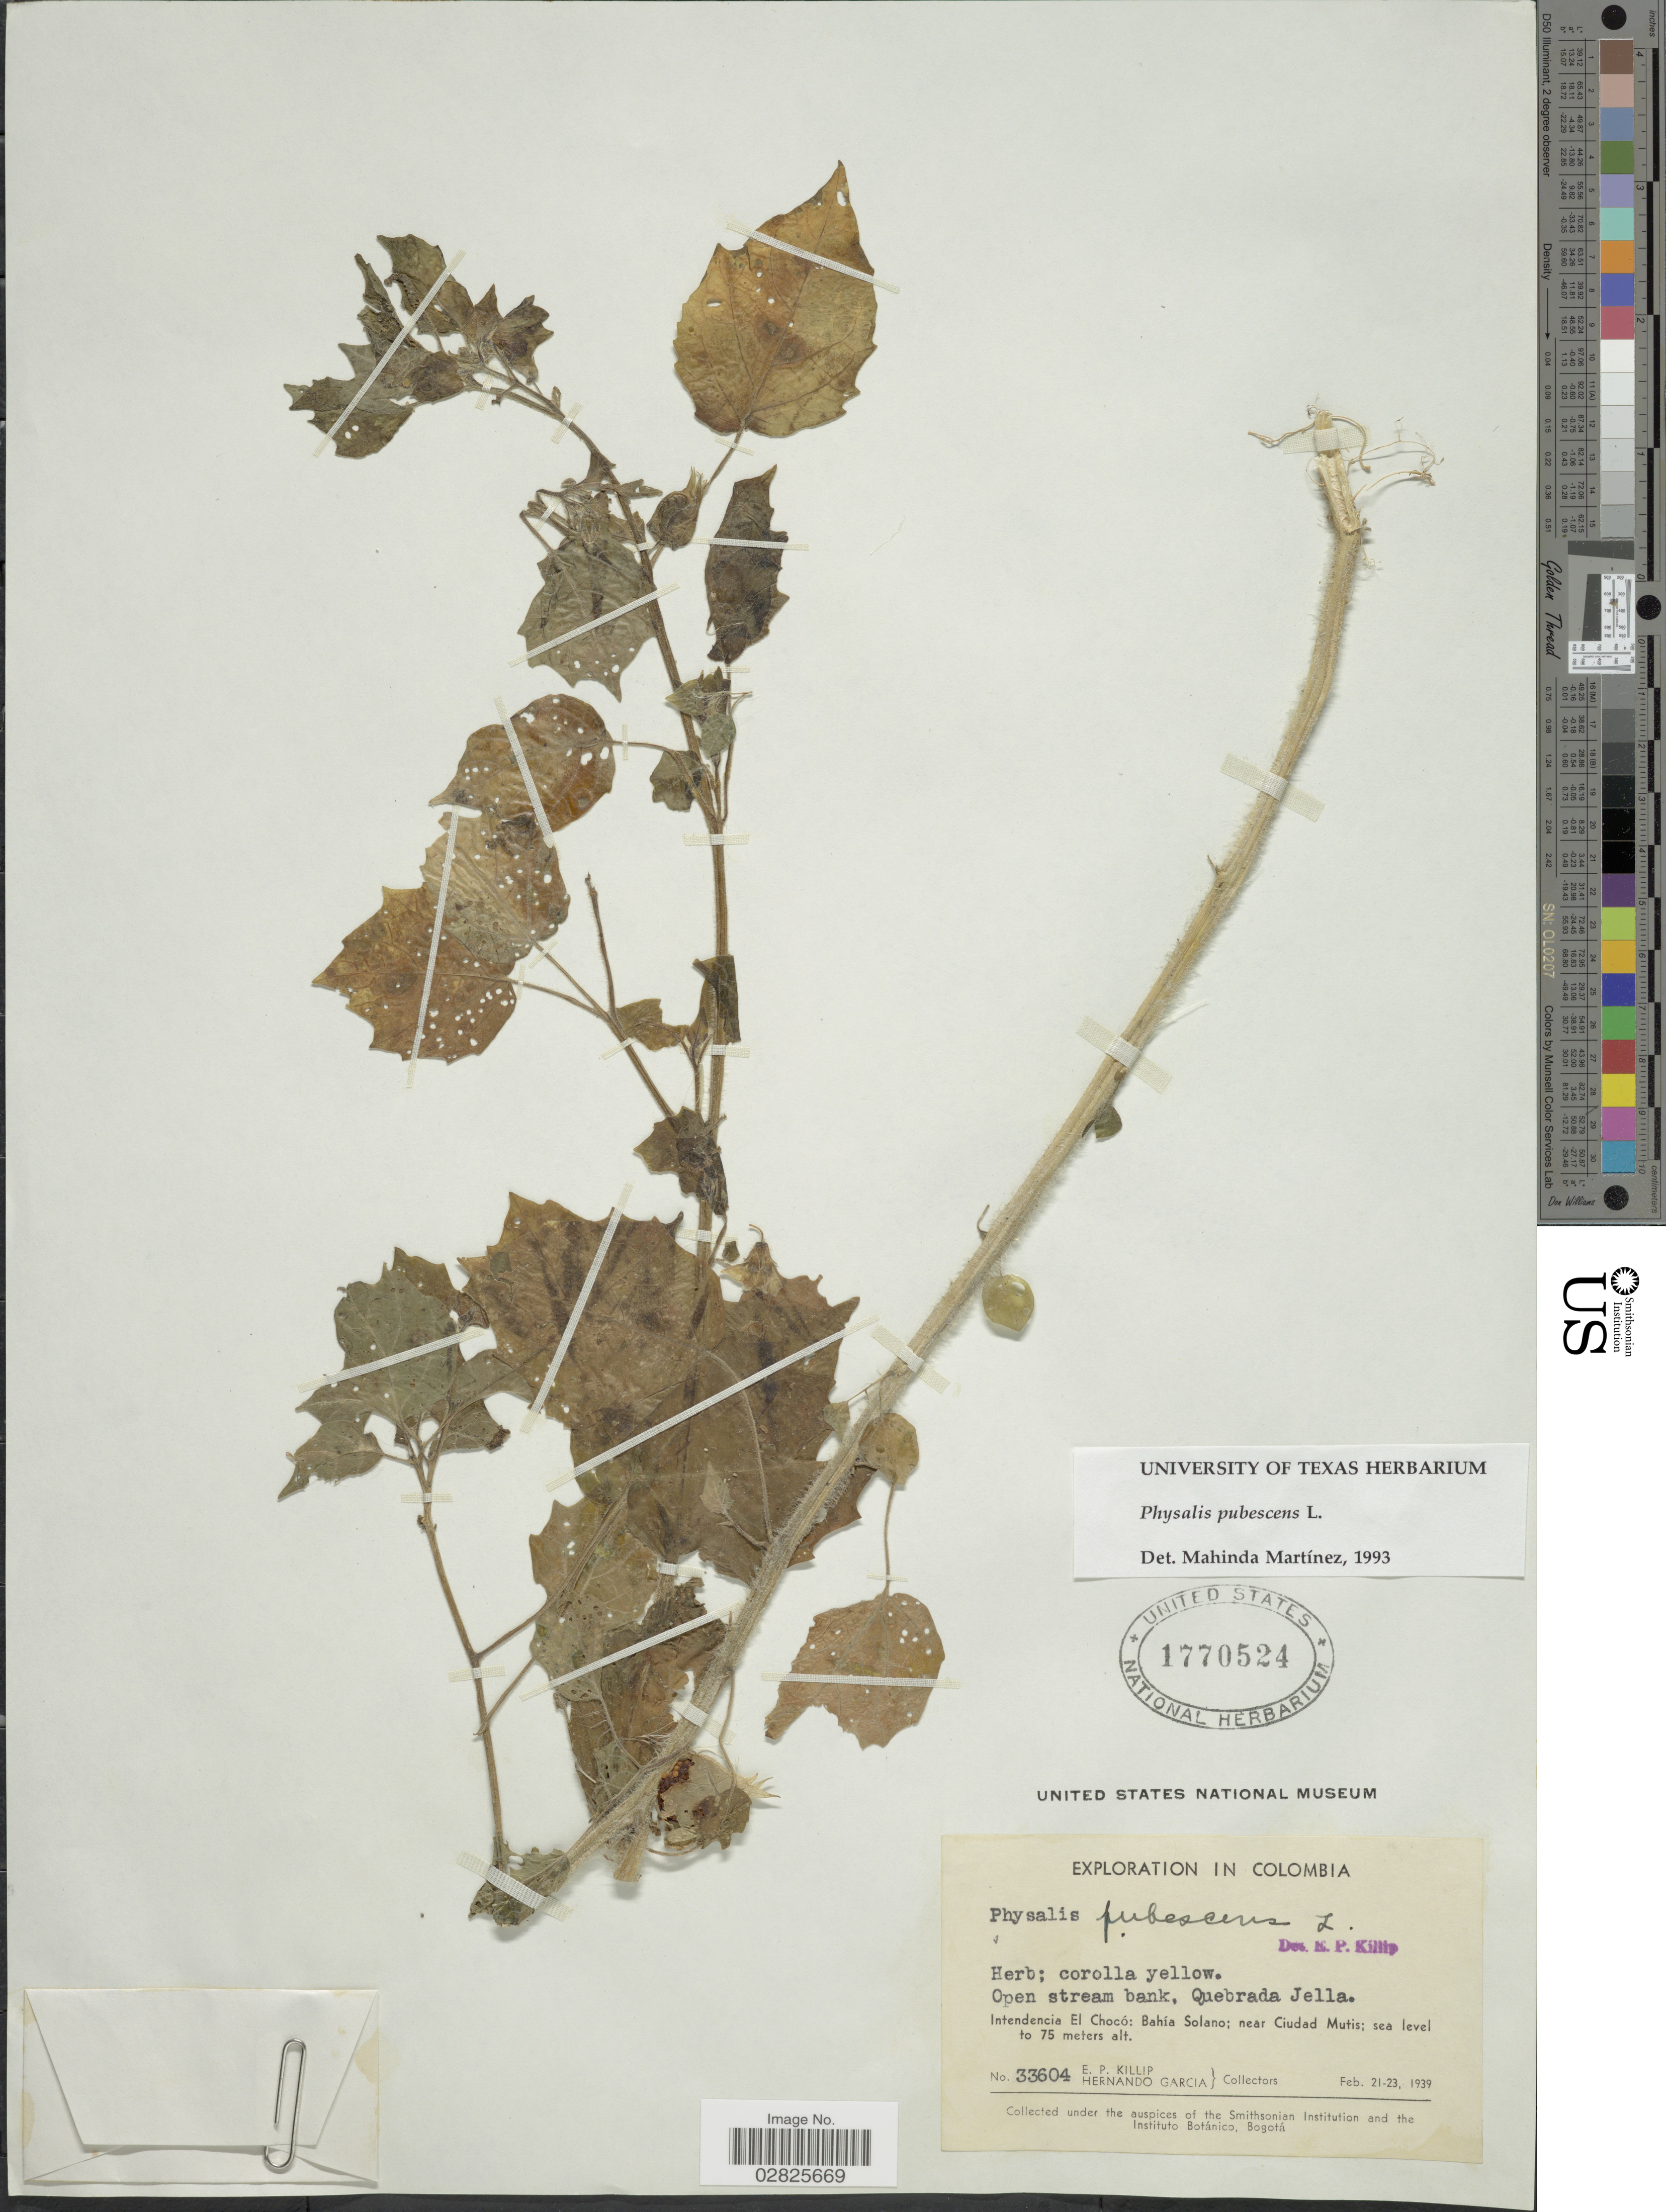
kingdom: Plantae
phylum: Tracheophyta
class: Magnoliopsida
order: Solanales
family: Solanaceae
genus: Physalis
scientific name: Physalis pubescens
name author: L.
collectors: E. P. Killip & H. Garcia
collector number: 33604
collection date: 1939-02-21/1939-02-23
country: Colombia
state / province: Chocó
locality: Quebrada Jella. Intendencia El Chocó: Bahia Solano; near Ciudad Mutis.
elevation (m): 0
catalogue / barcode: US 1770524